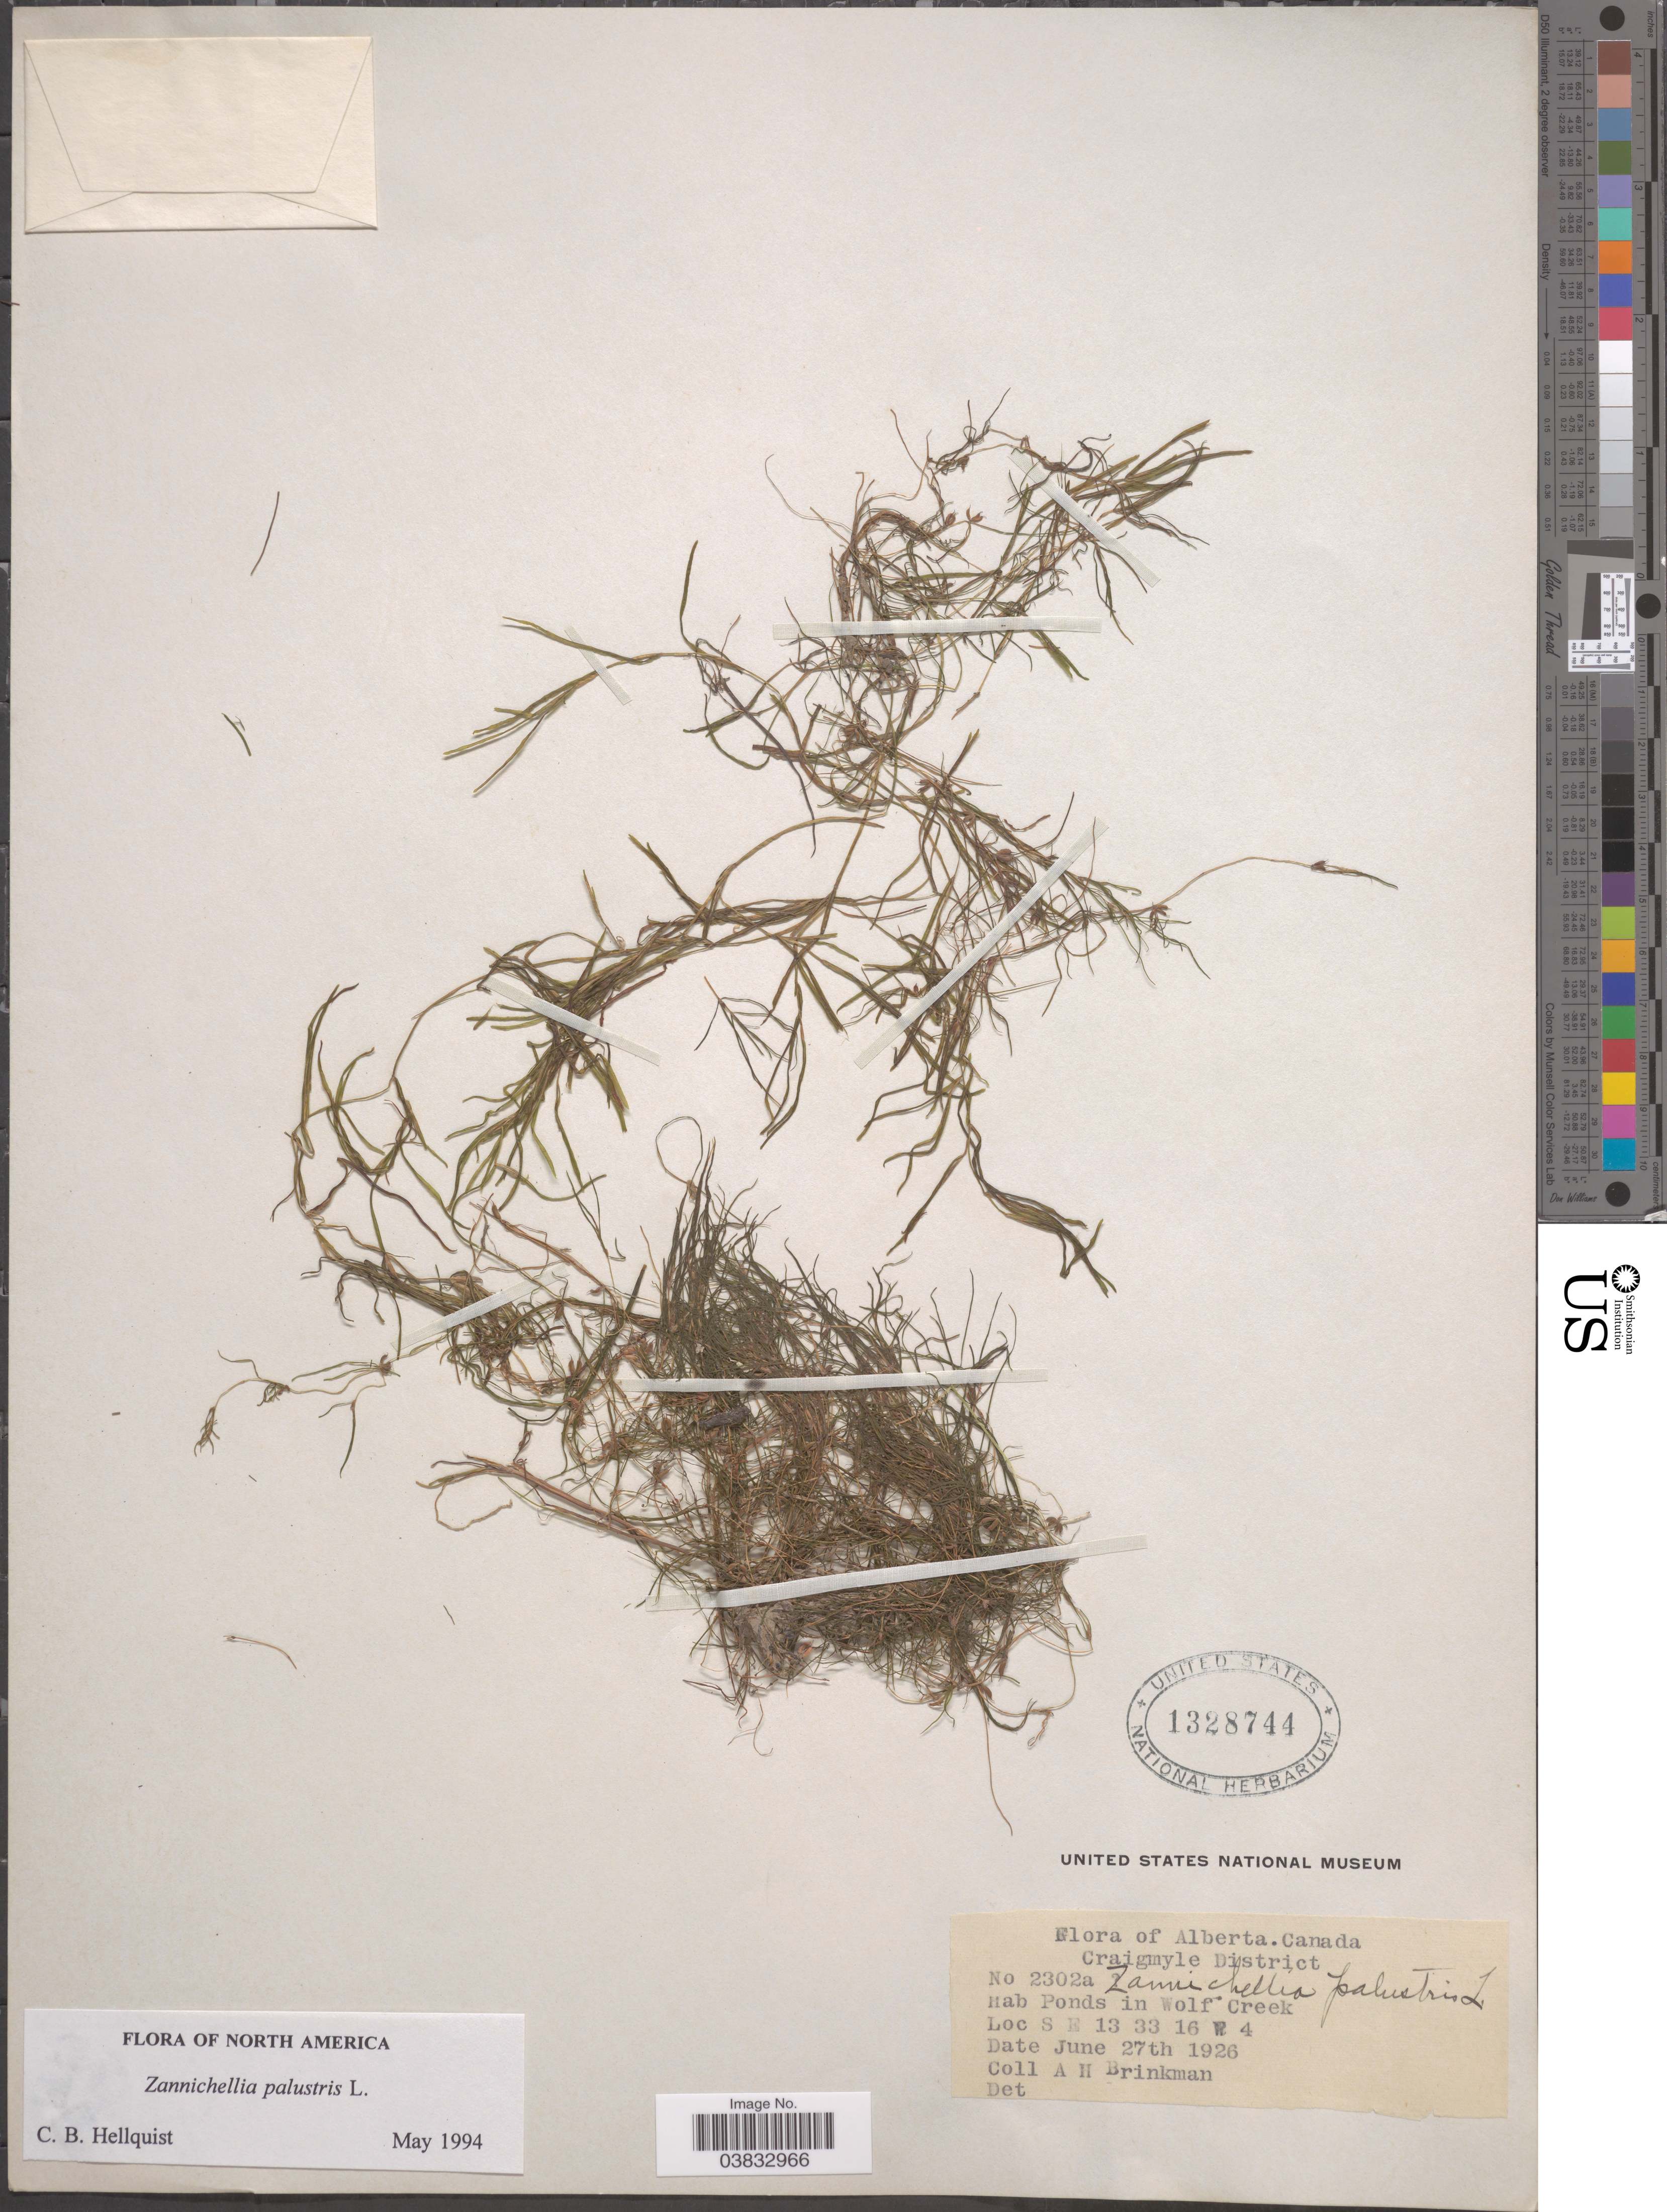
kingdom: Plantae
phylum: Tracheophyta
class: Liliopsida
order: Alismatales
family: Potamogetonaceae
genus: Zannichellia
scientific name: Zannichellia palustris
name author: L.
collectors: A. Brinkman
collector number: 2302a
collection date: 1926-06-27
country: Canada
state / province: Alberta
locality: Craigmyle District. Ponds in Wolf Creek. S E 13 33 16 W 4.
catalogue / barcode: US 1328744